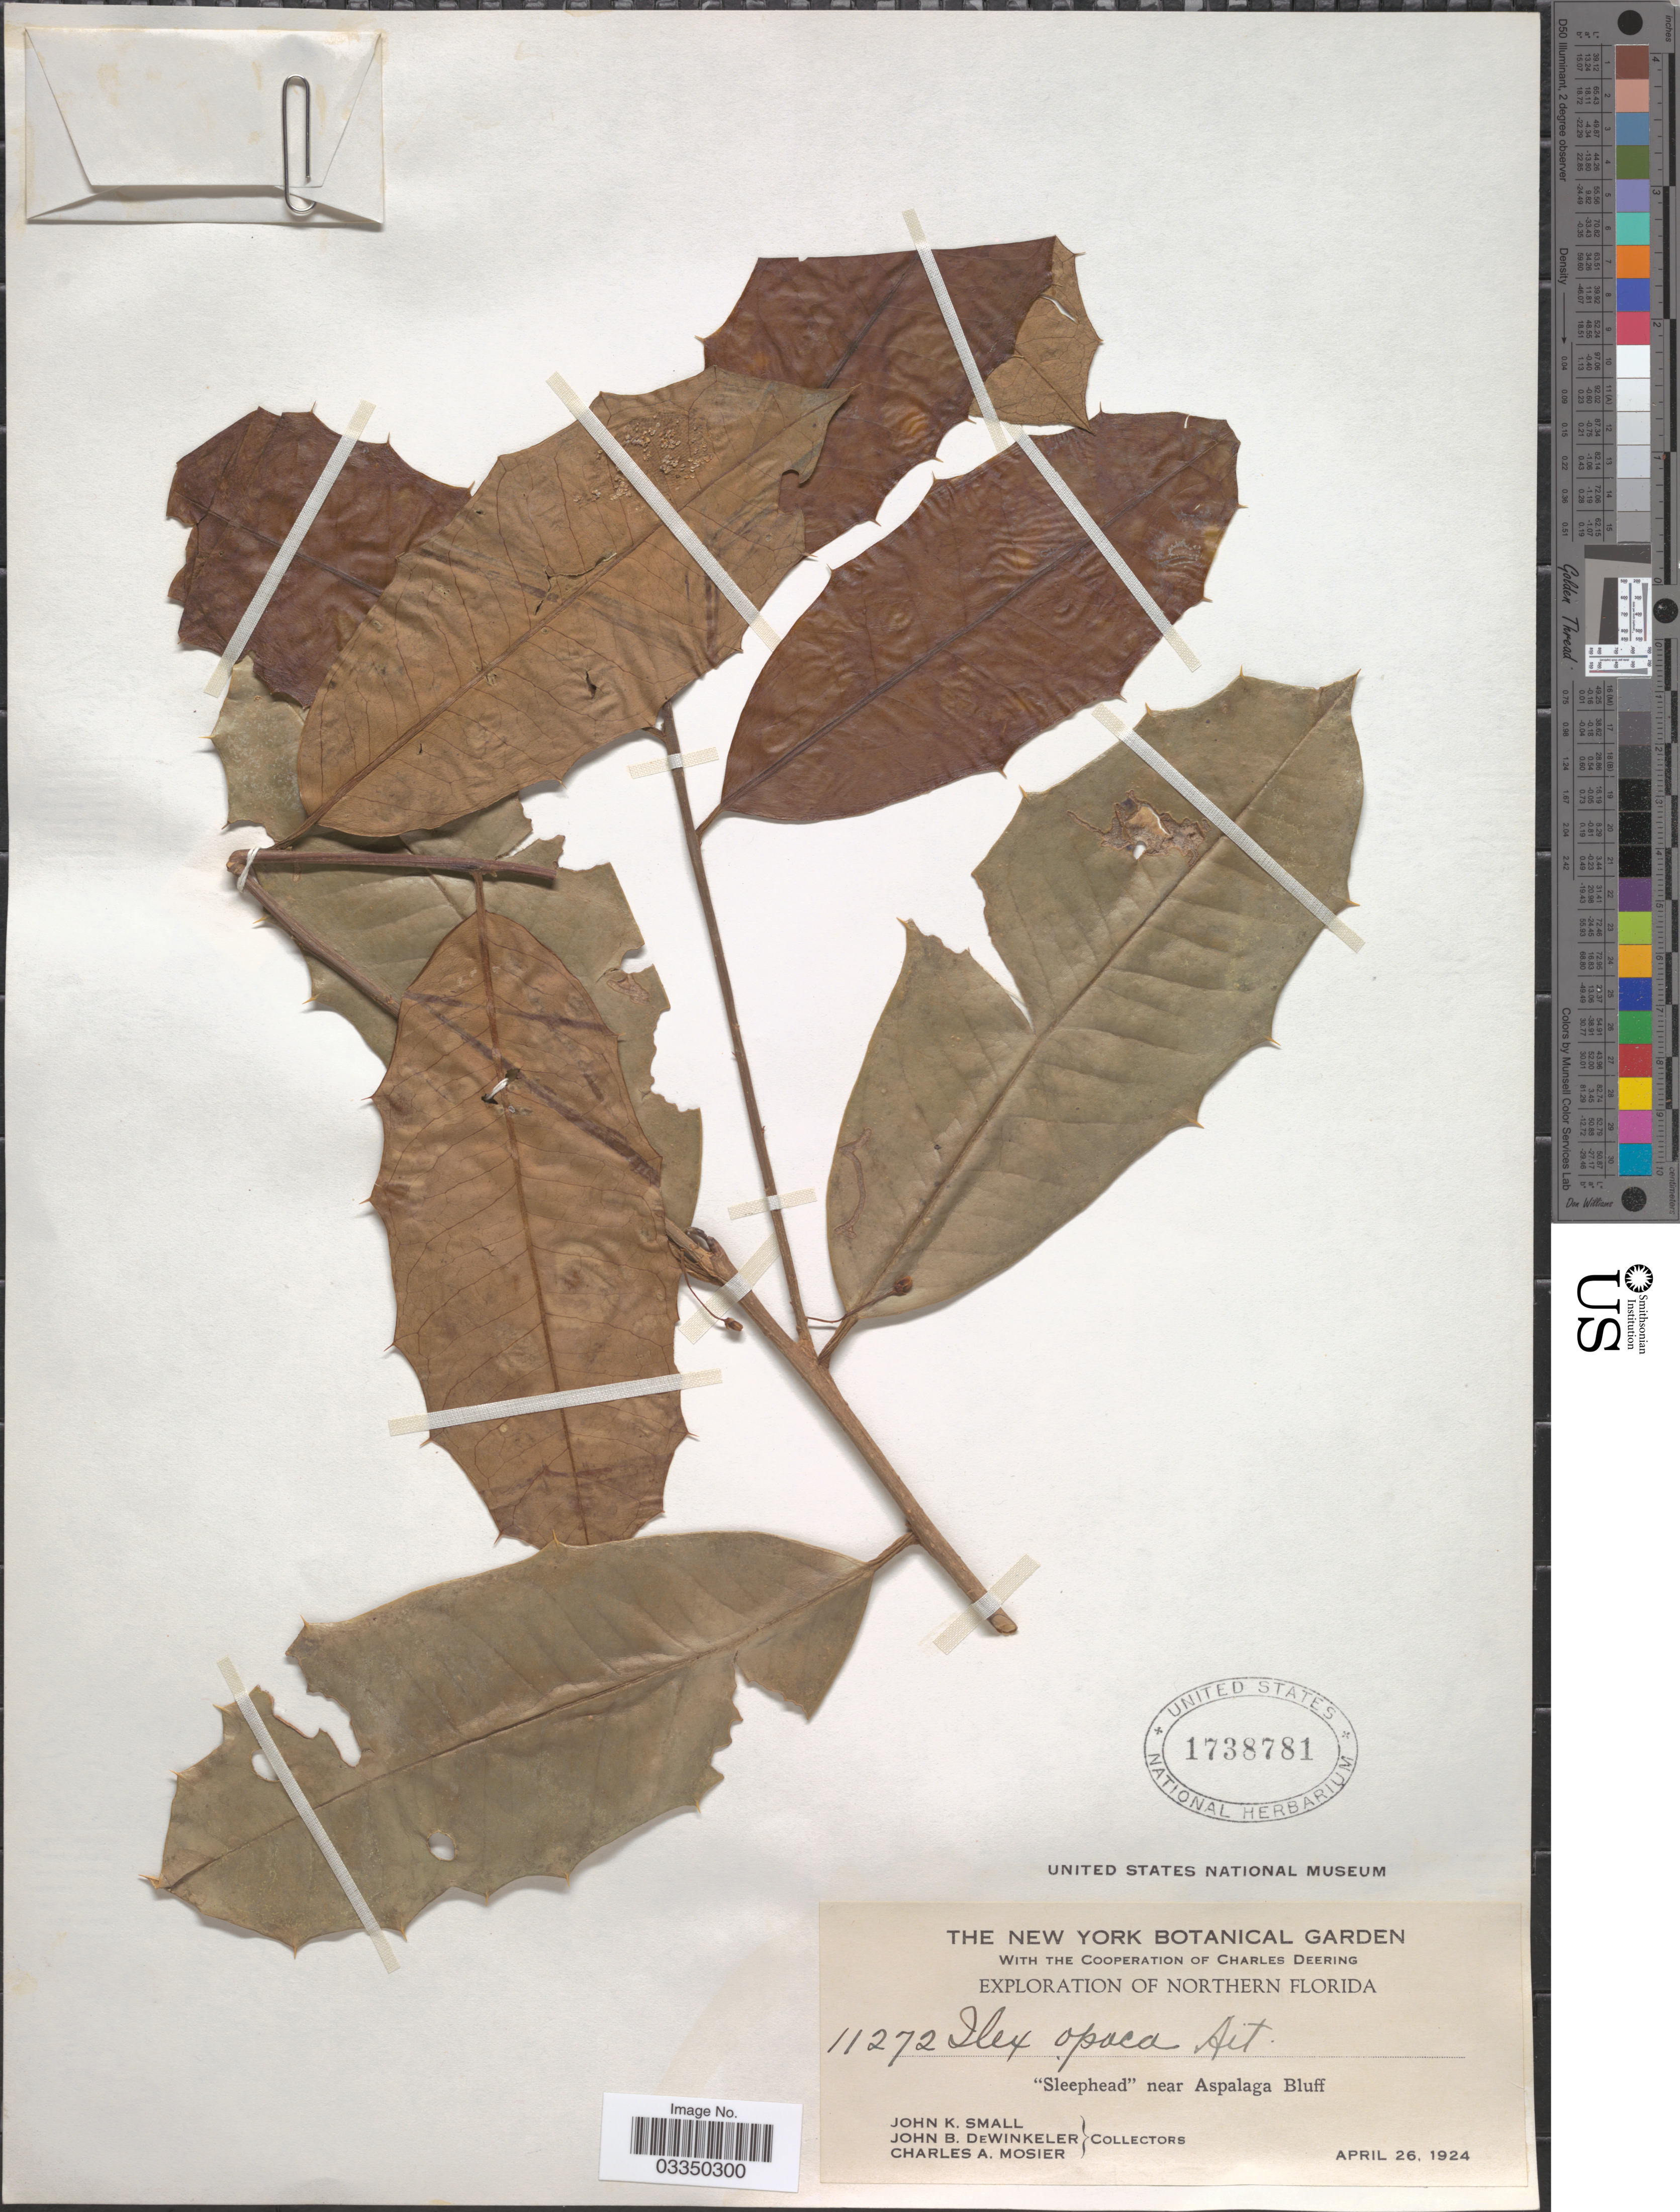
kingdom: Plantae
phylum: Tracheophyta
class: Magnoliopsida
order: Aquifoliales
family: Aquifoliaceae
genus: Ilex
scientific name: Ilex opaca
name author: Aiton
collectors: J. K. Small, J. B. Dewinkeler & C. A. Mosier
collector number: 11272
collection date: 1924-04-26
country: United States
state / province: Florida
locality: Northern Florida. "Sleephead" near Aspalaga Bluff.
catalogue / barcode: US 1738781